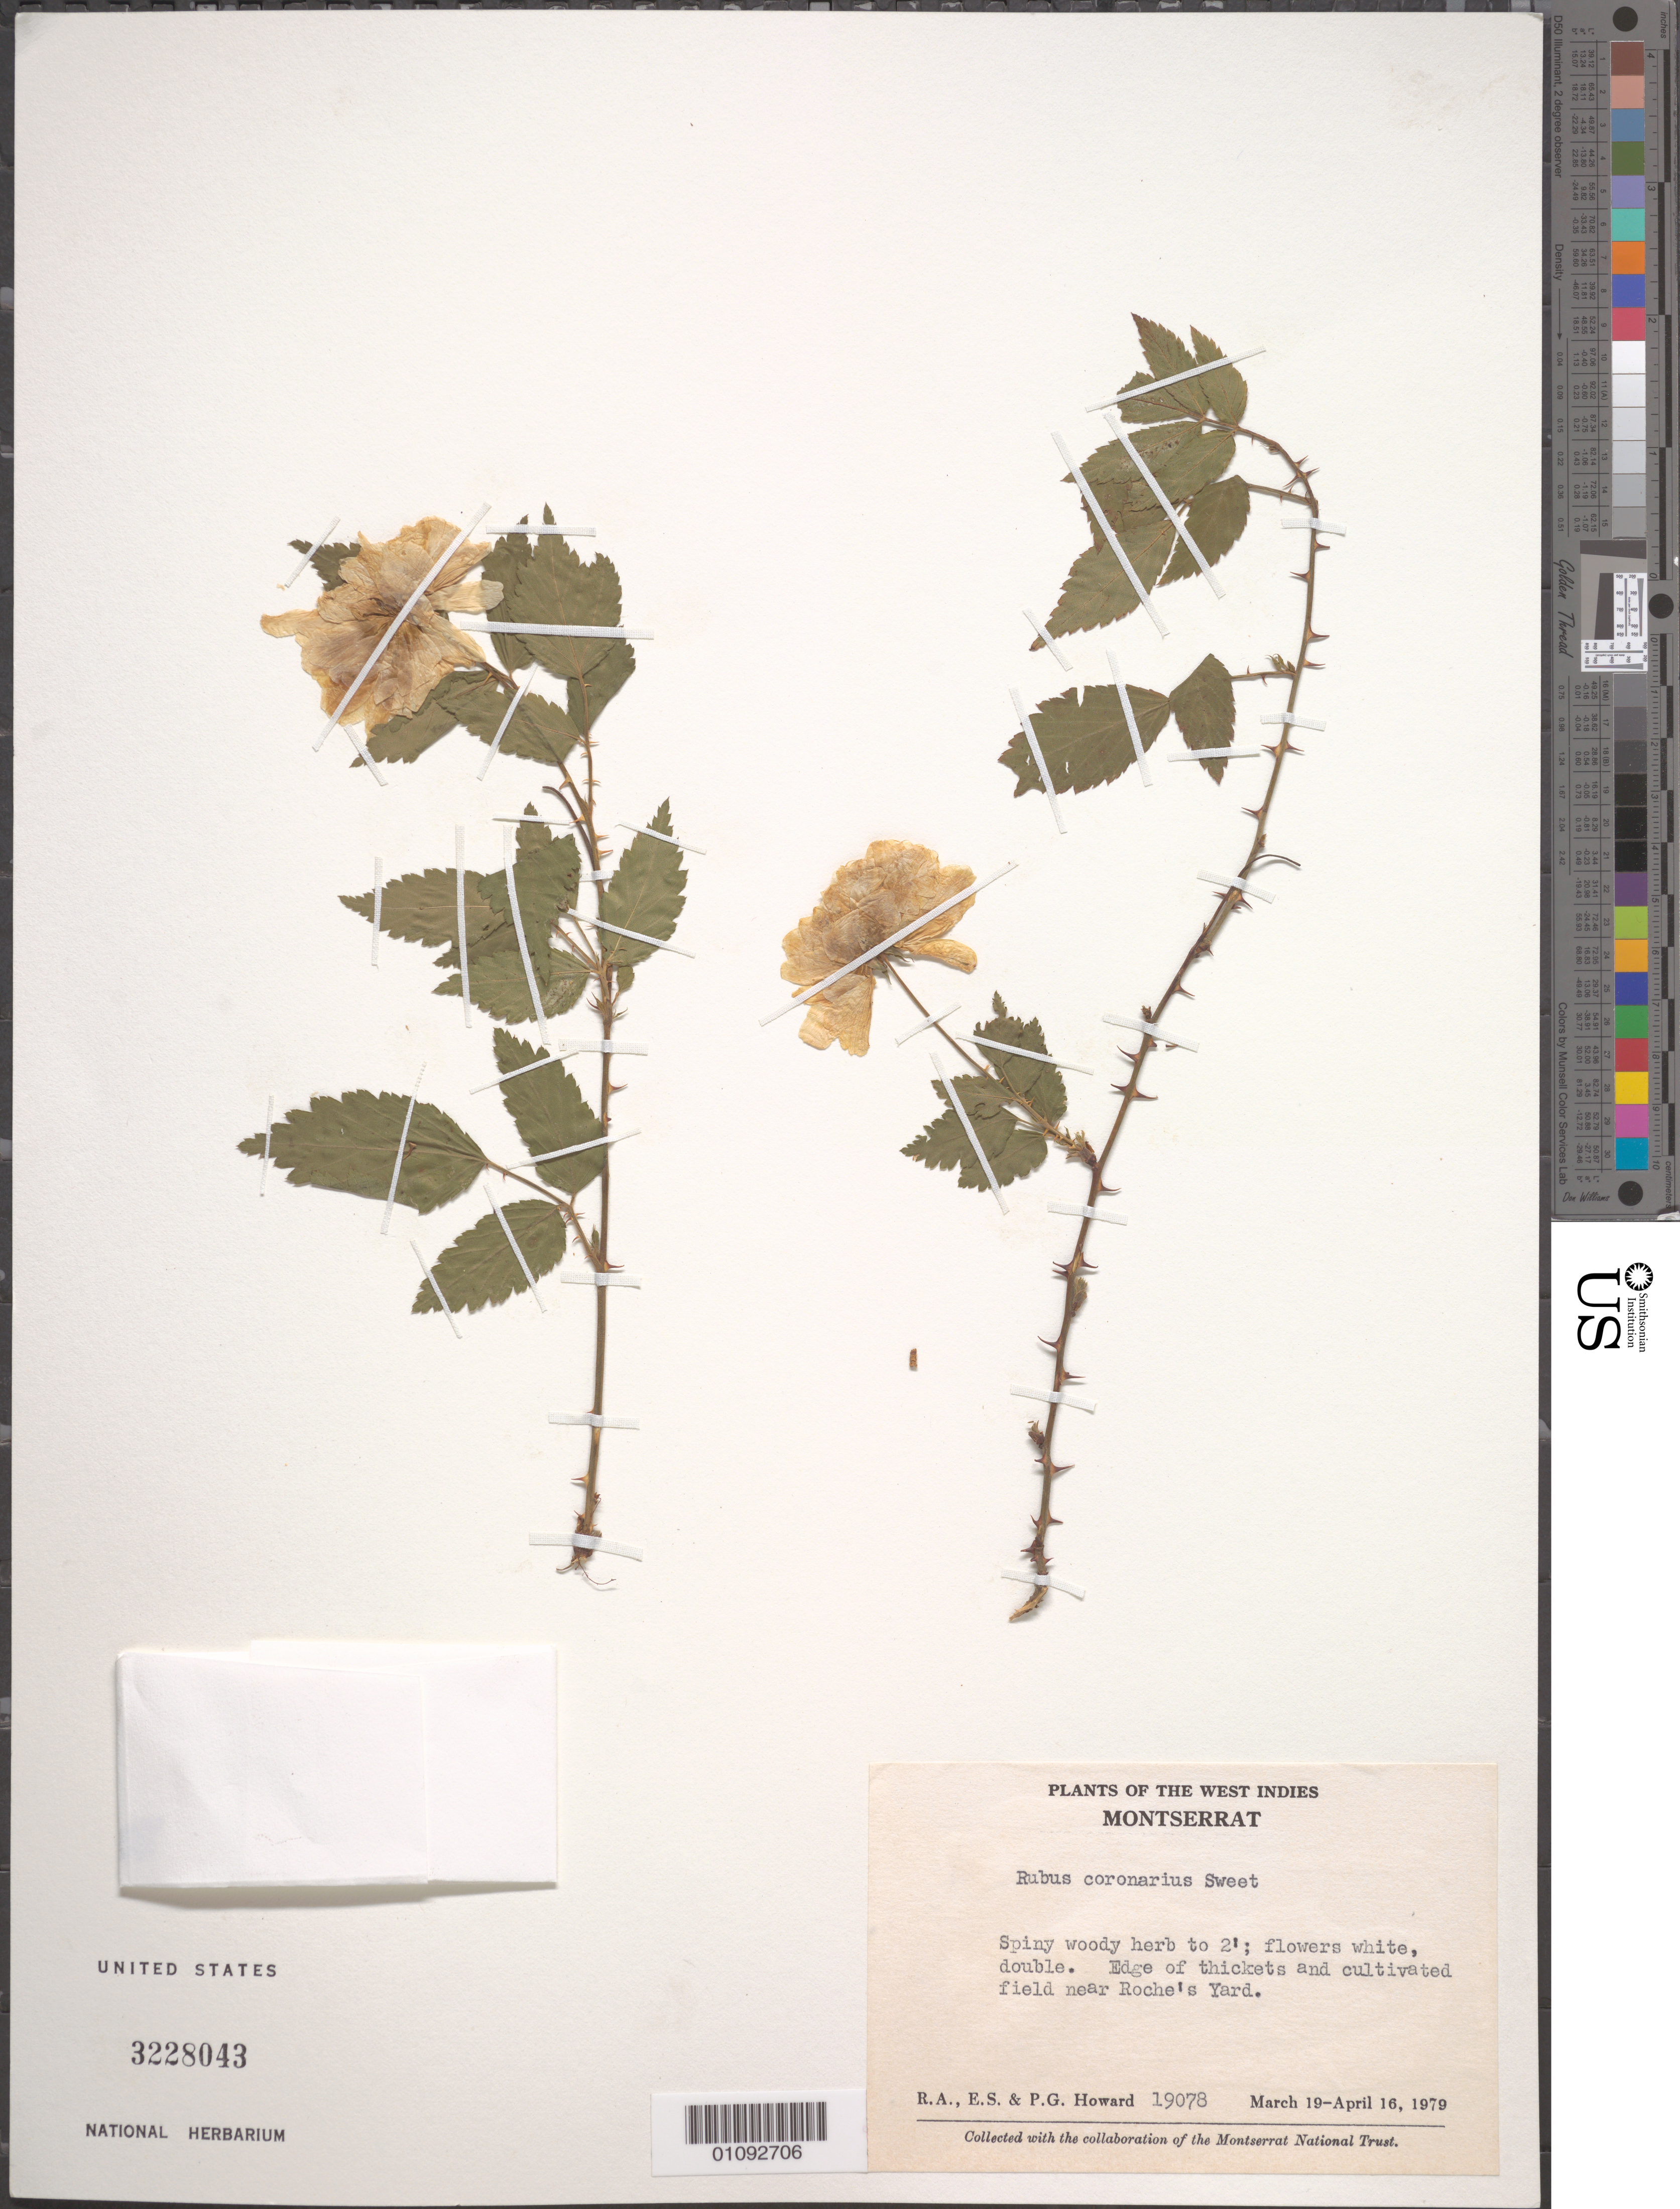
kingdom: Plantae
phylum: Tracheophyta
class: Magnoliopsida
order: Rosales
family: Rosaceae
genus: Rubus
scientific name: Rubus coronarius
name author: (Sims) Sweet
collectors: R. A. Howard, E. S. Howard & P. Howard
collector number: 19078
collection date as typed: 19 Mar 1979 to 16 Apr 1979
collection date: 1979-03-19/1979-04-16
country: Montserrat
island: Montserrat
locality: Edge of thickets and cultivated field near Roche's Yard.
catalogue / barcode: US 3228043